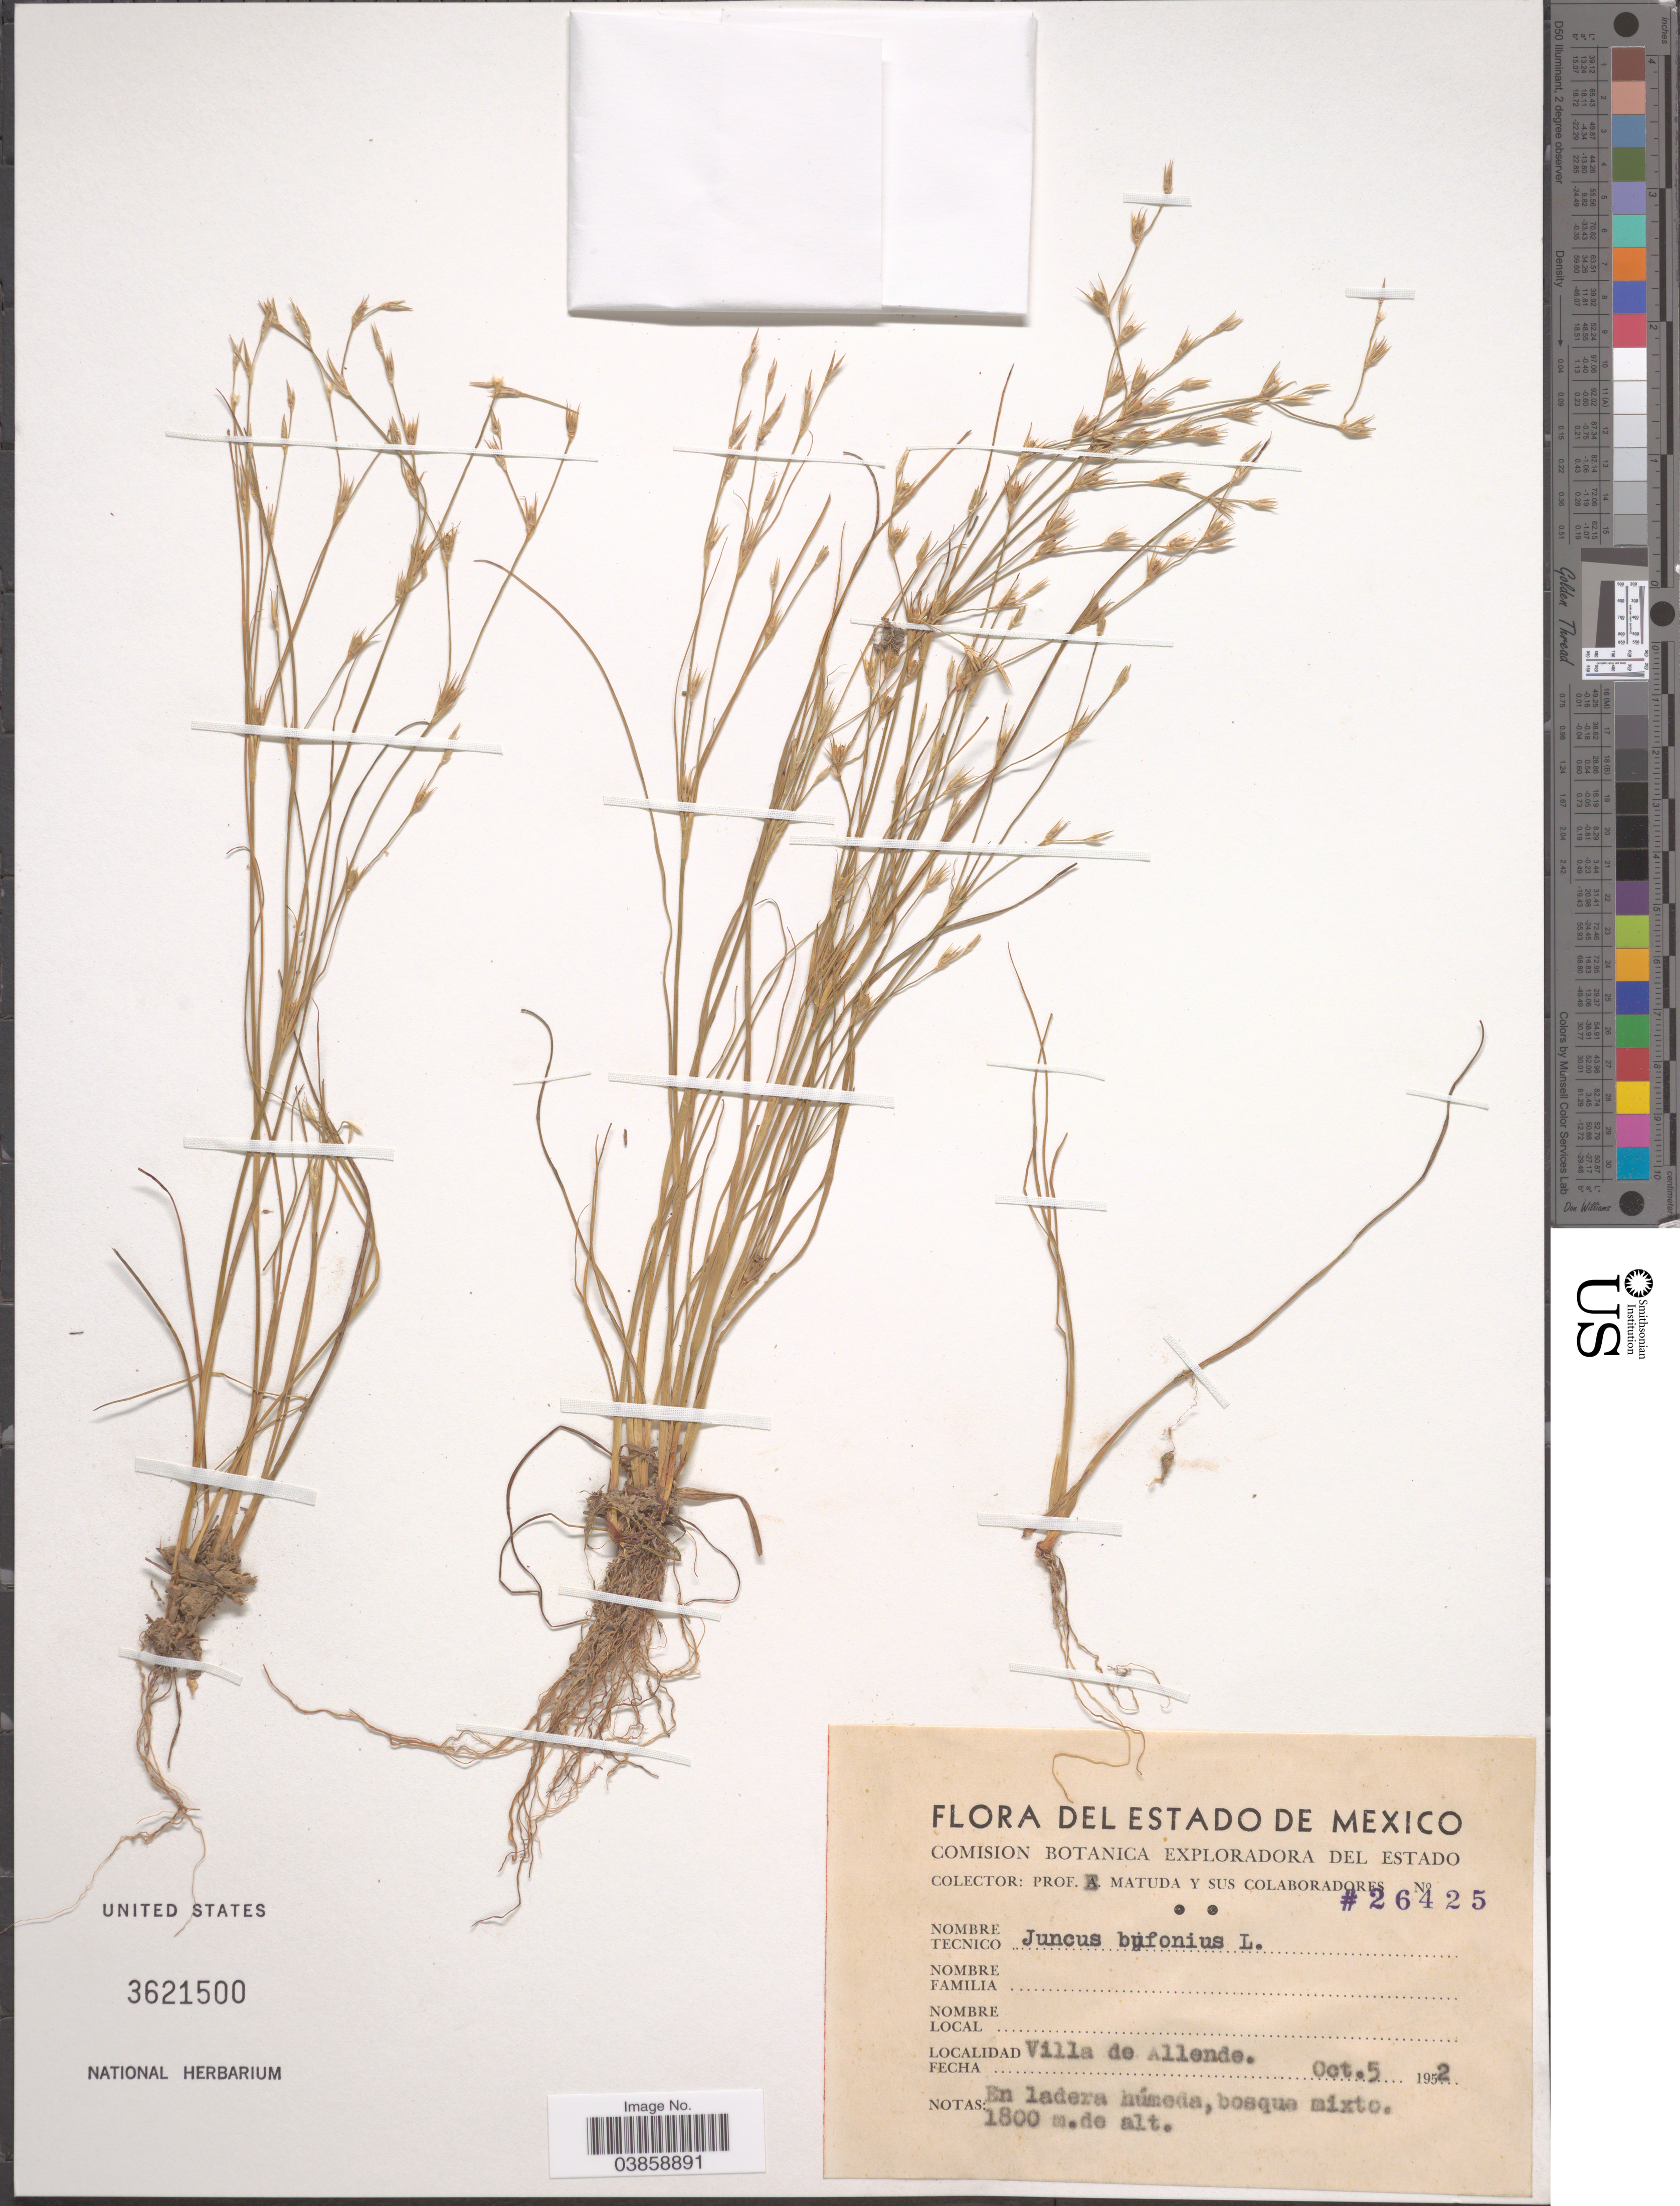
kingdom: Plantae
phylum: Tracheophyta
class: Liliopsida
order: Poales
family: Juncaceae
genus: Juncus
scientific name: Juncus bufonius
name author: L.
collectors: E. Matuda & Sus Colaboradores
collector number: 26425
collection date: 1952-10-05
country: Mexico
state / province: México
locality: Villa de Allende.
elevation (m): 1800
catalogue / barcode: US 3621500